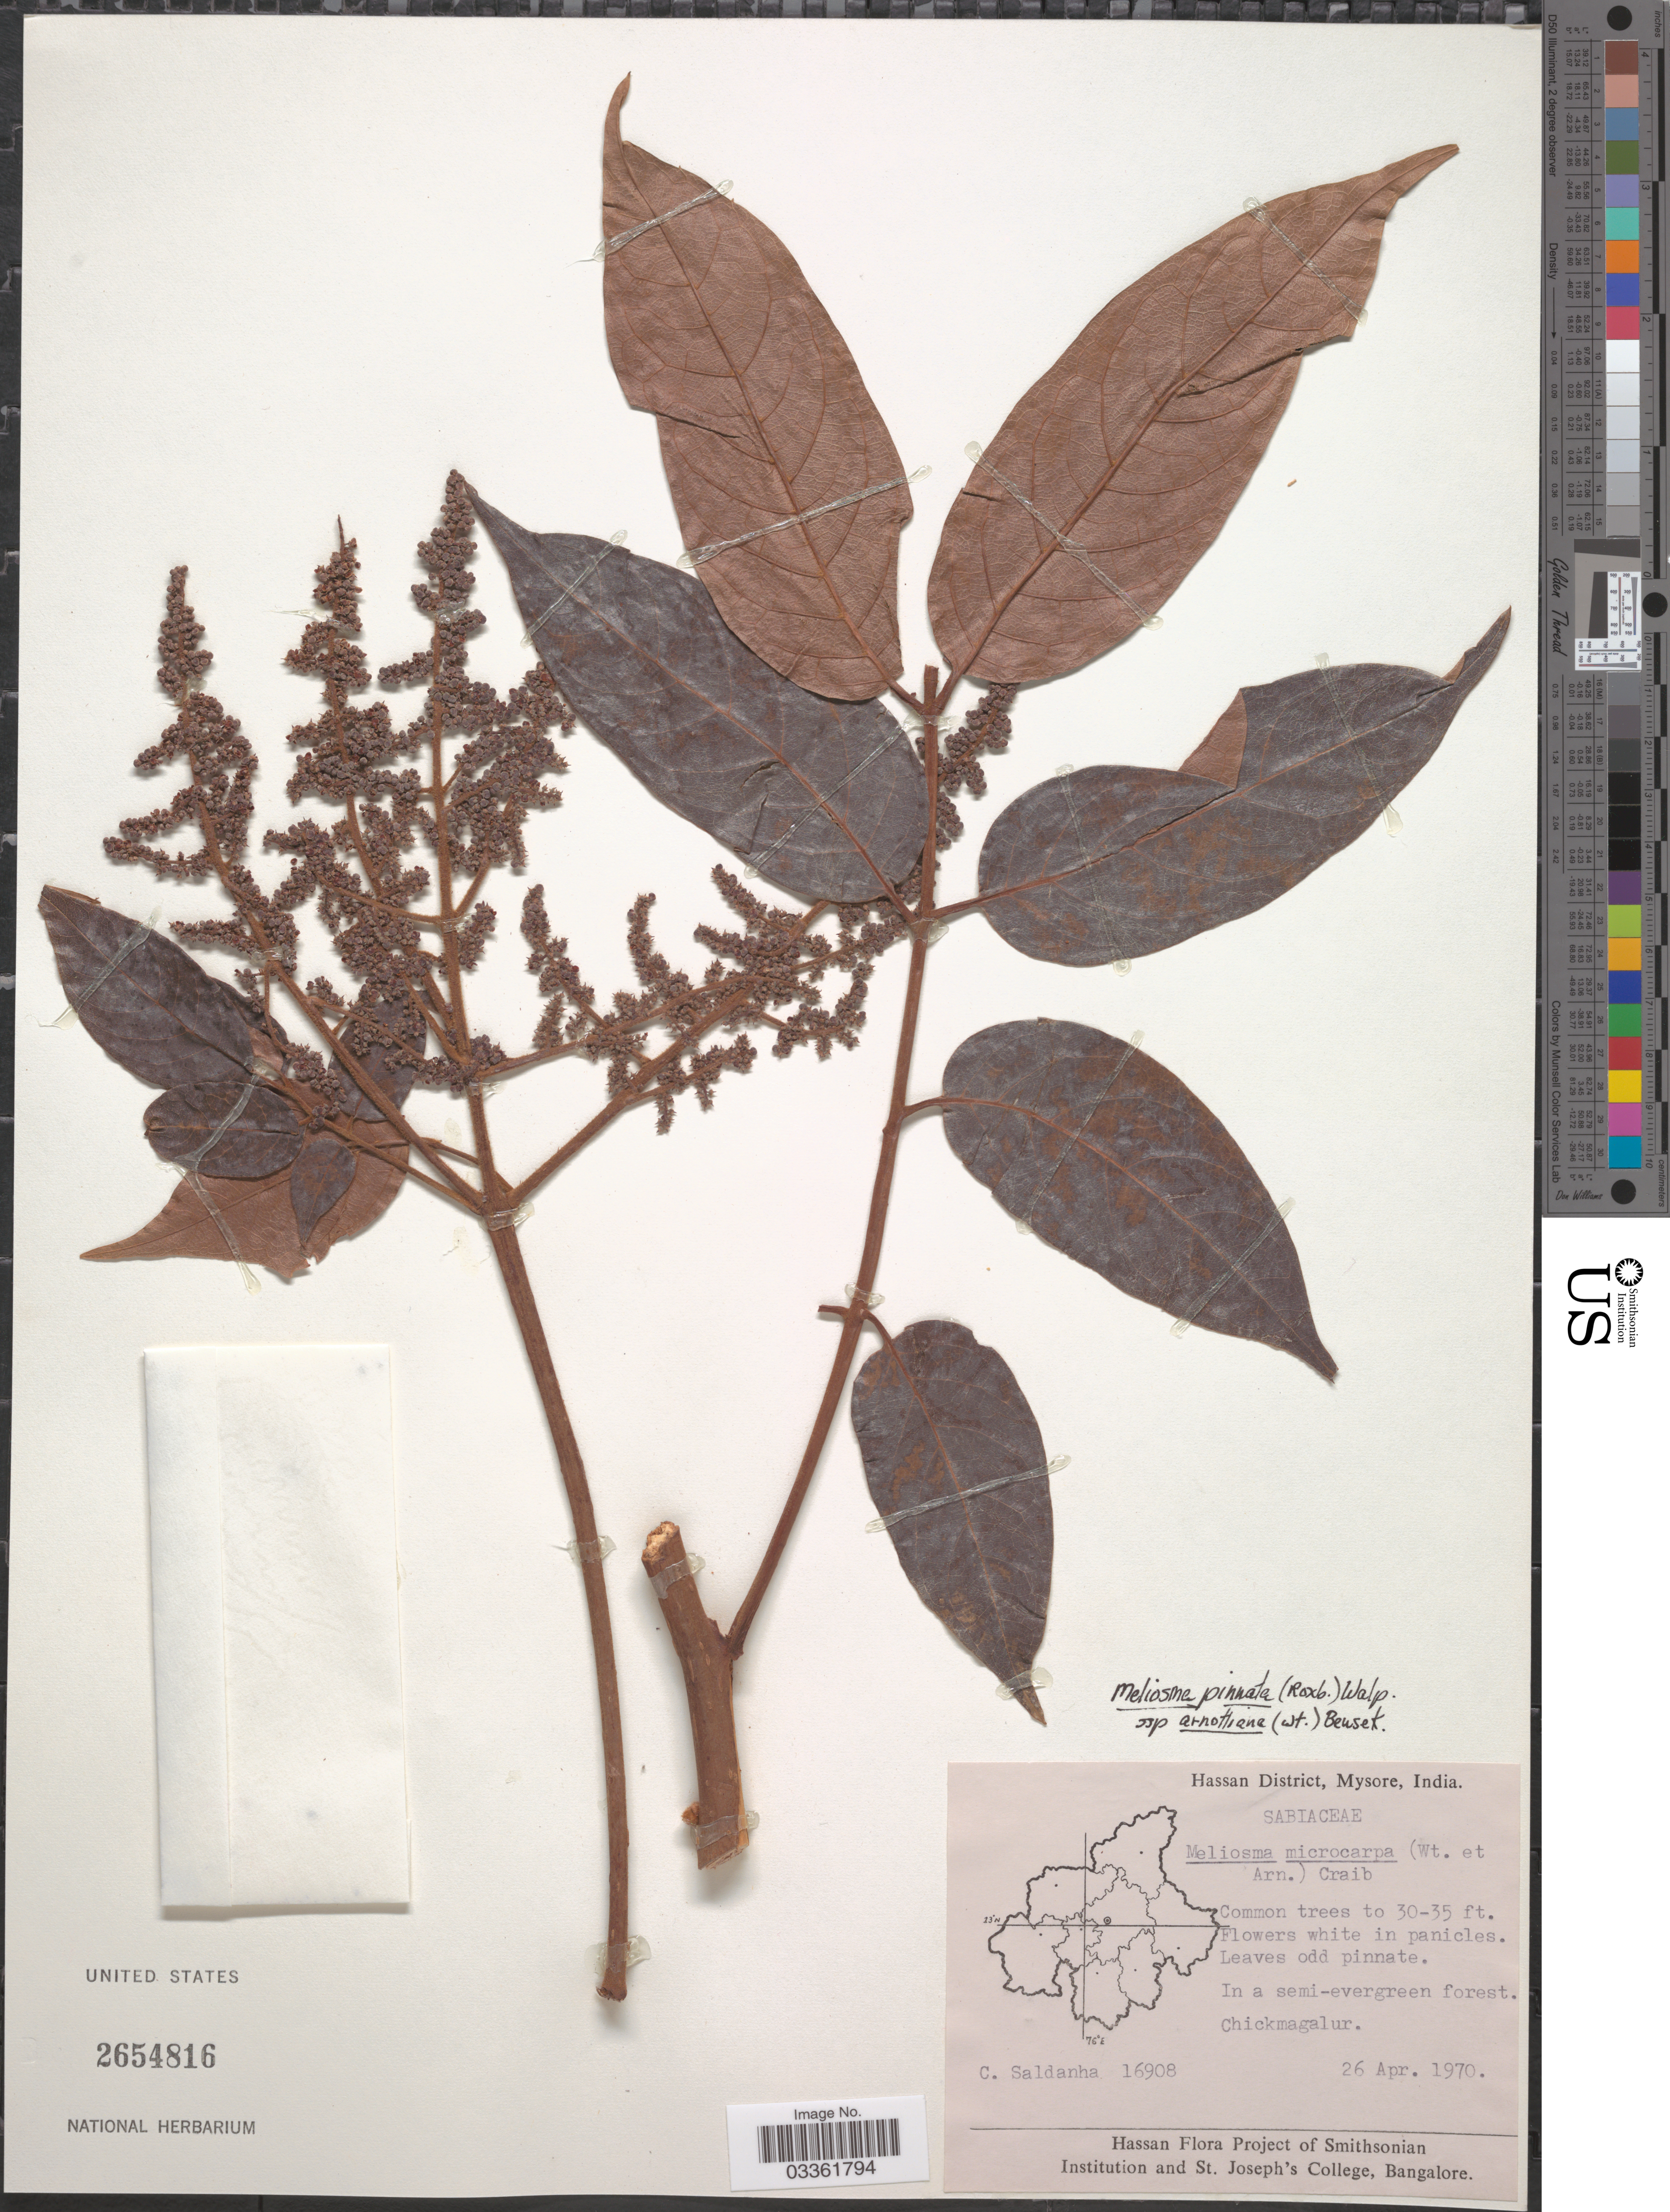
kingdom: Plantae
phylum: Tracheophyta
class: Magnoliopsida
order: Proteales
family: Sabiaceae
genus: Meliosma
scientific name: Meliosma pinnata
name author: Maxim.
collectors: C. Saldanha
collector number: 16908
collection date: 1970-04-26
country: India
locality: Hassan District, Mysore, Chickmagalur.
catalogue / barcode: US 2654816